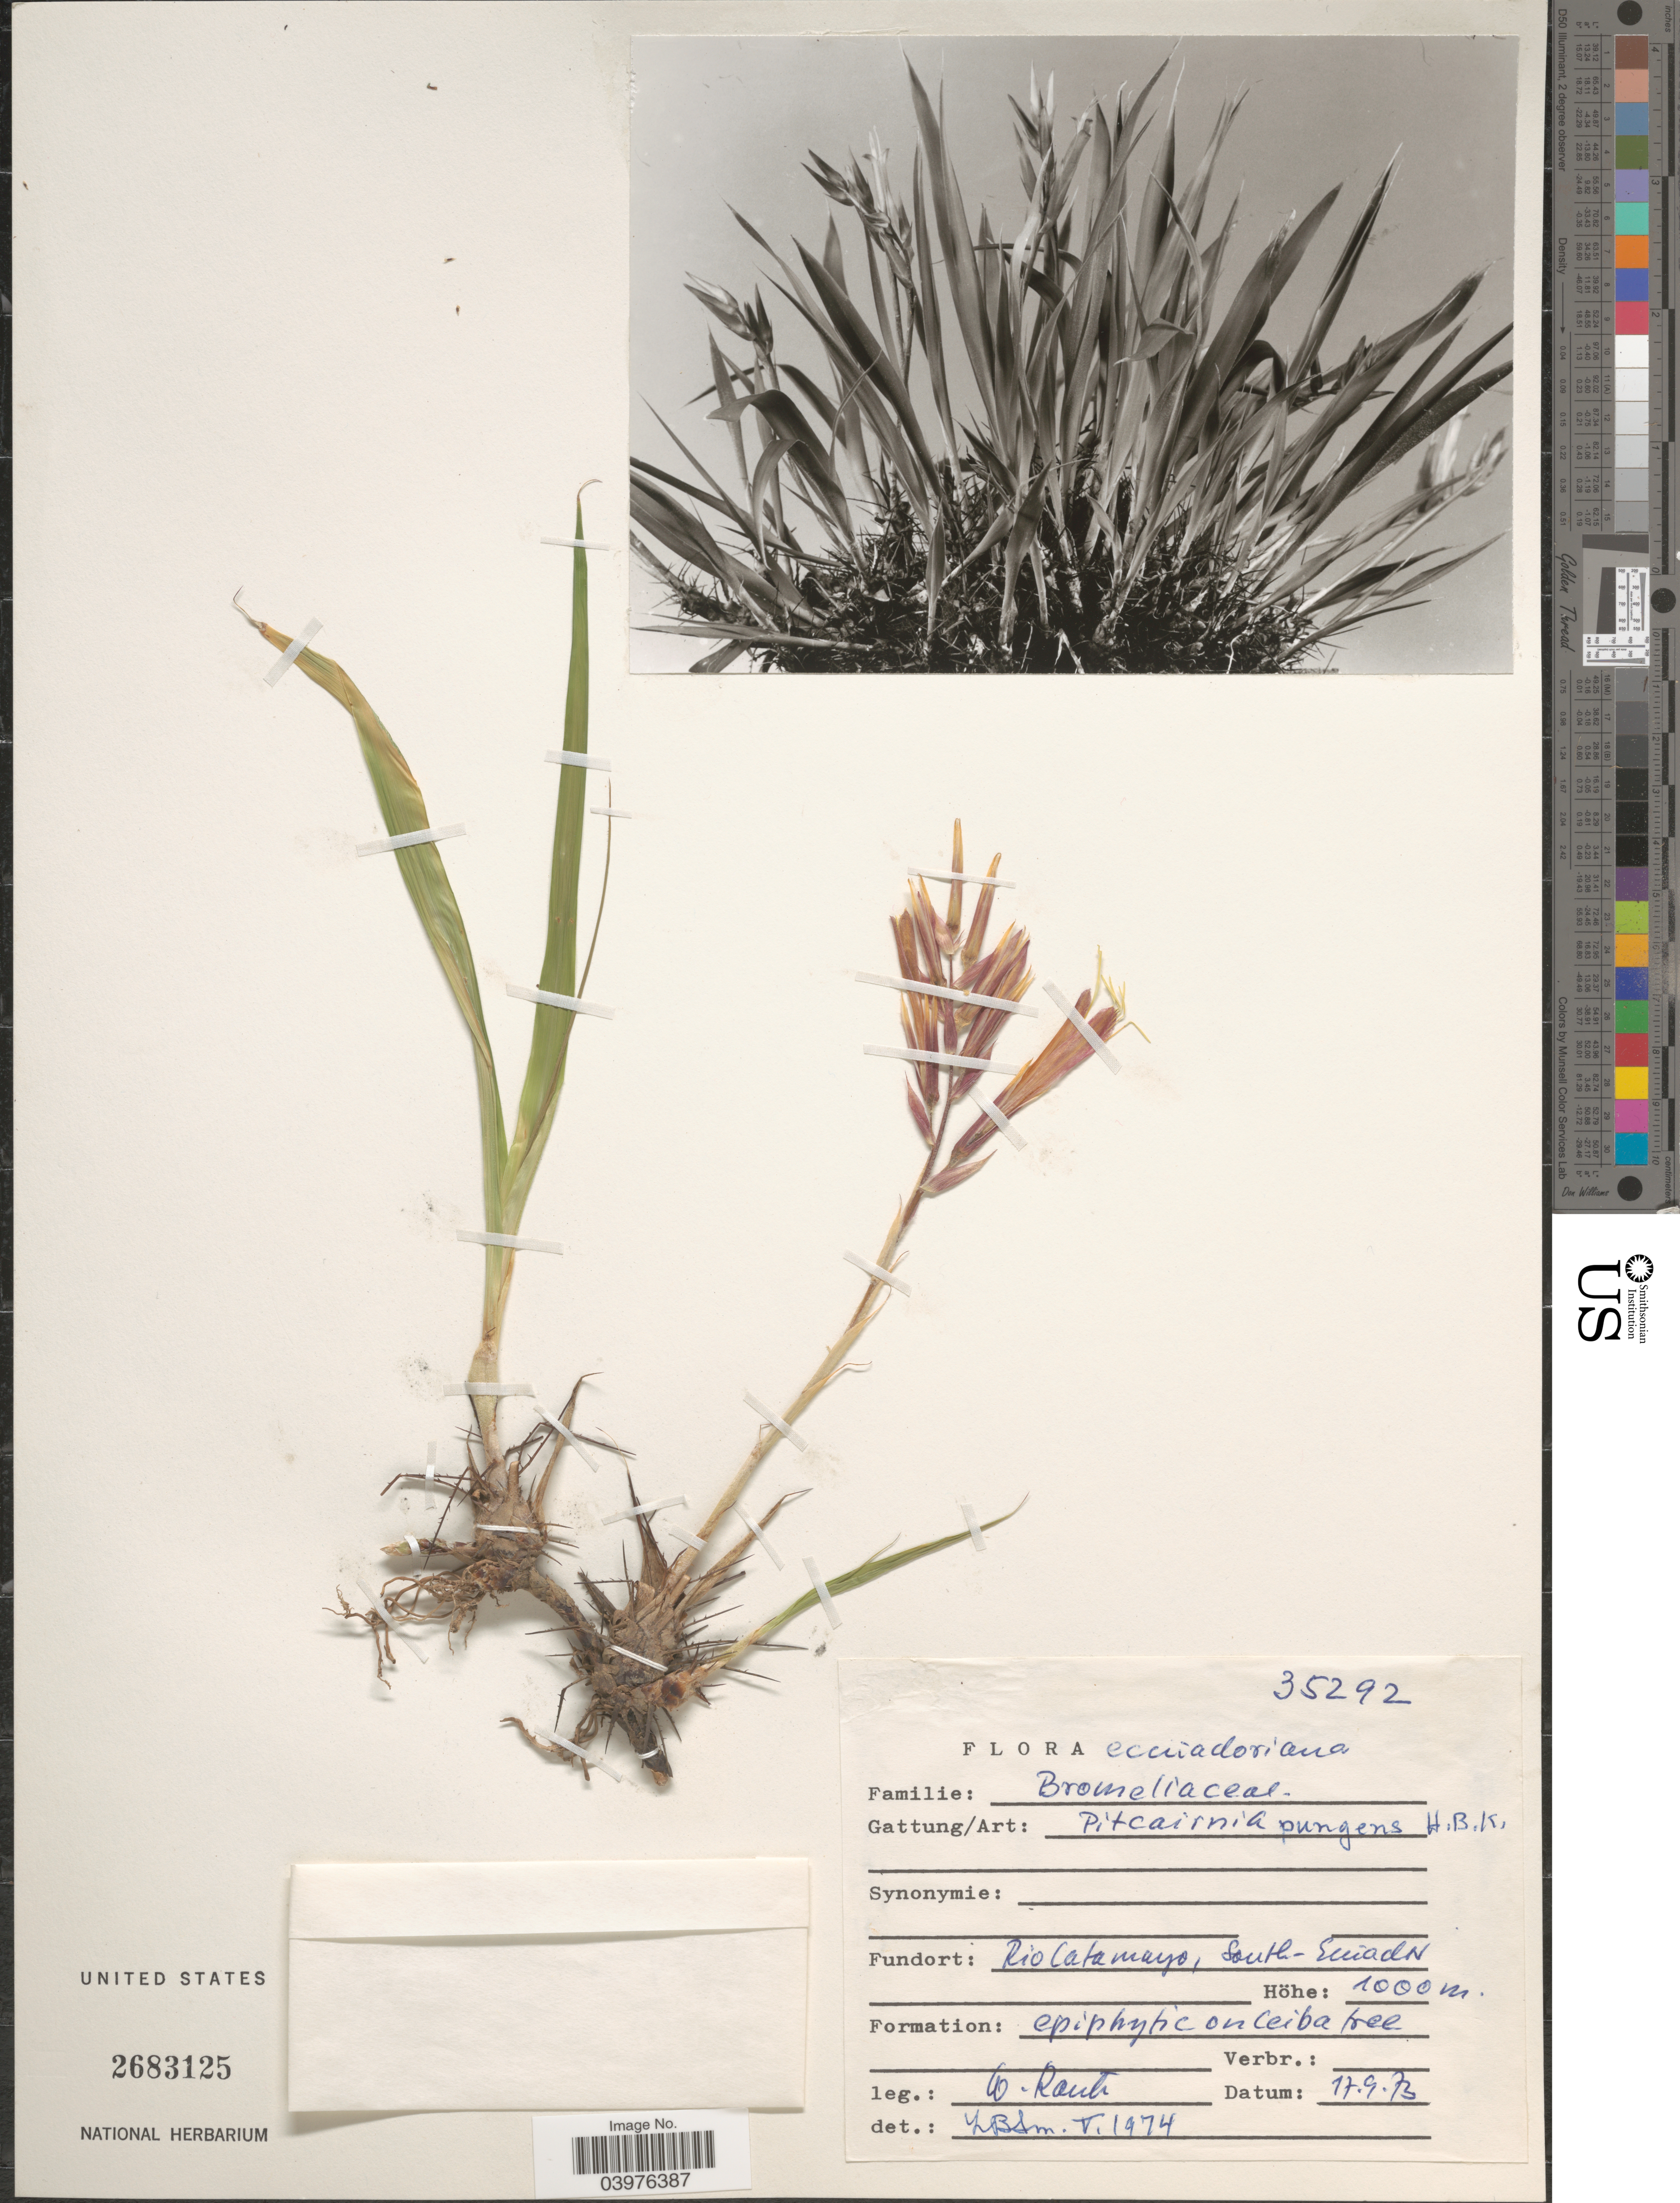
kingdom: Plantae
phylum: Tracheophyta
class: Liliopsida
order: Poales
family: Bromeliaceae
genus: Pitcairnia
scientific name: Pitcairnia pungens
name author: Kunth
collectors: W. Rauh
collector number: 35292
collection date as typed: Transcribed d/m/y: 17/9/73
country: Ecuador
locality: Rio Catamayo, South-Ecuador.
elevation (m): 1000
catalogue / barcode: US 2683125